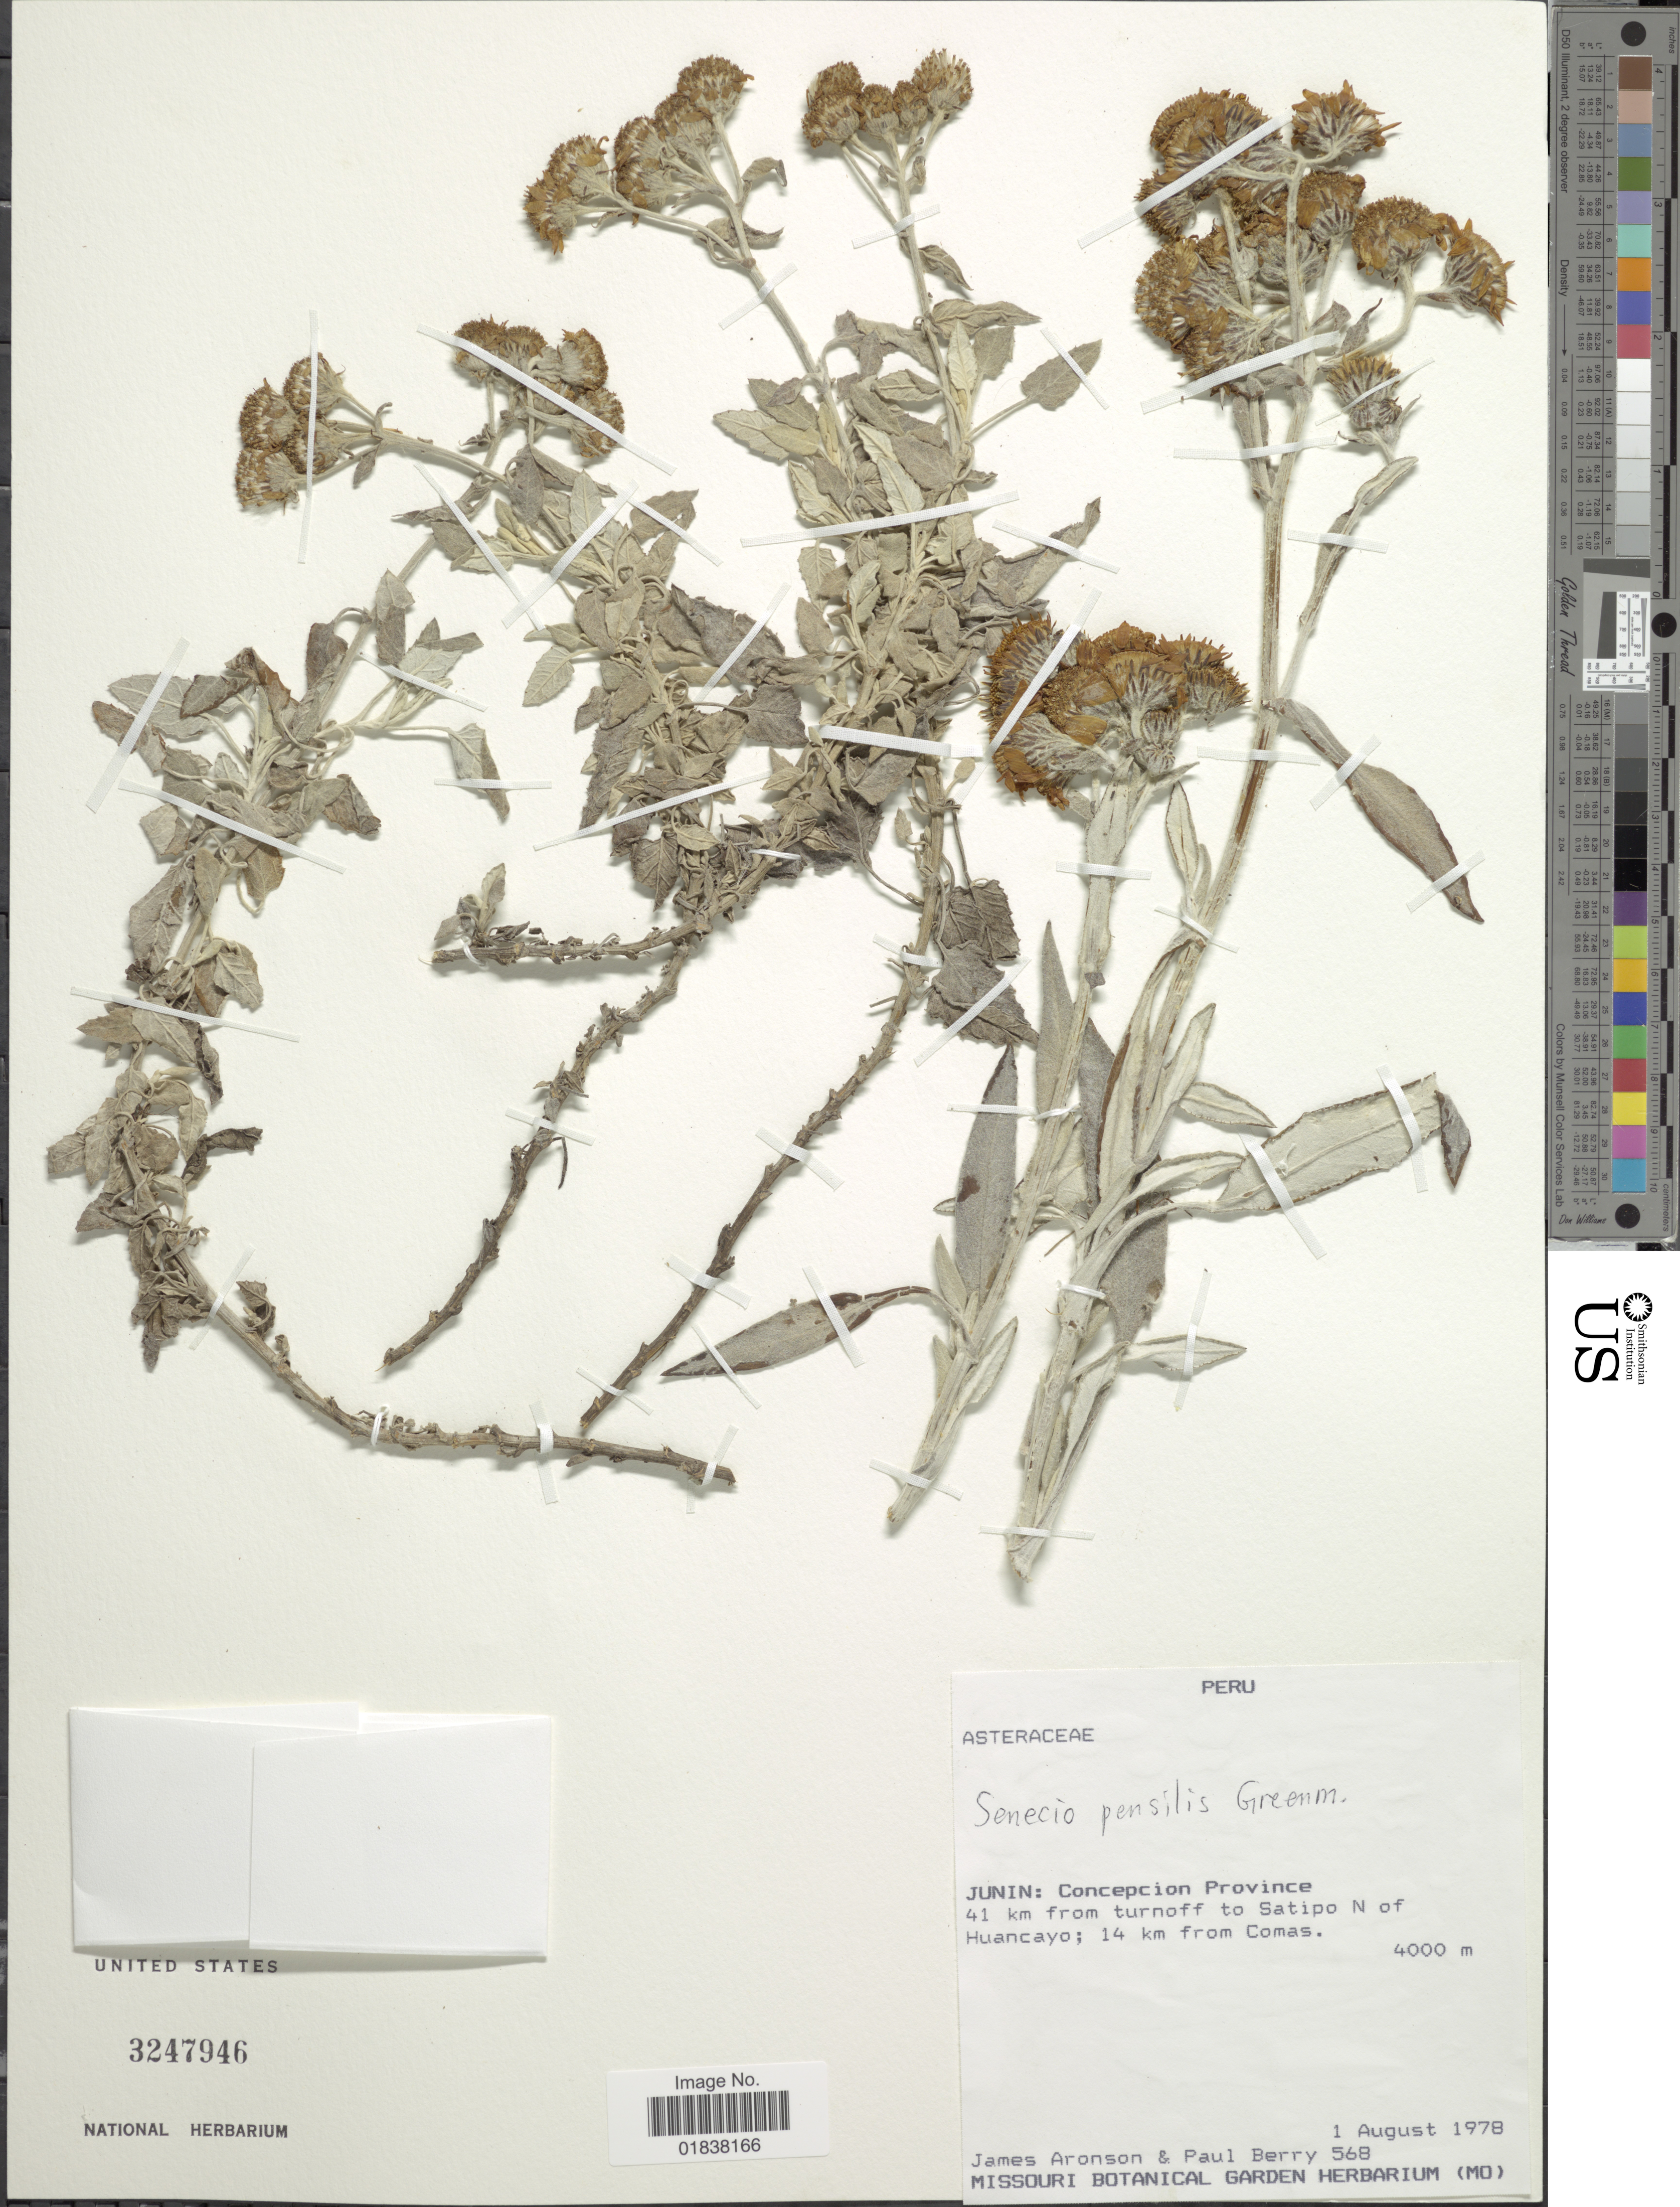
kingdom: Plantae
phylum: Tracheophyta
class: Magnoliopsida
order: Asterales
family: Asteraceae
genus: Senecio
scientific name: Senecio pensilis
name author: Greenm.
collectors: J. Aronson & P. T. Berry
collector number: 568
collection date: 1978-08-01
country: Peru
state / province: Junín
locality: Concepcion Province, 41 km from turnoff to Satipo N of Huancayo, 14 km from Comas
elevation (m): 4000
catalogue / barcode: US 3247946